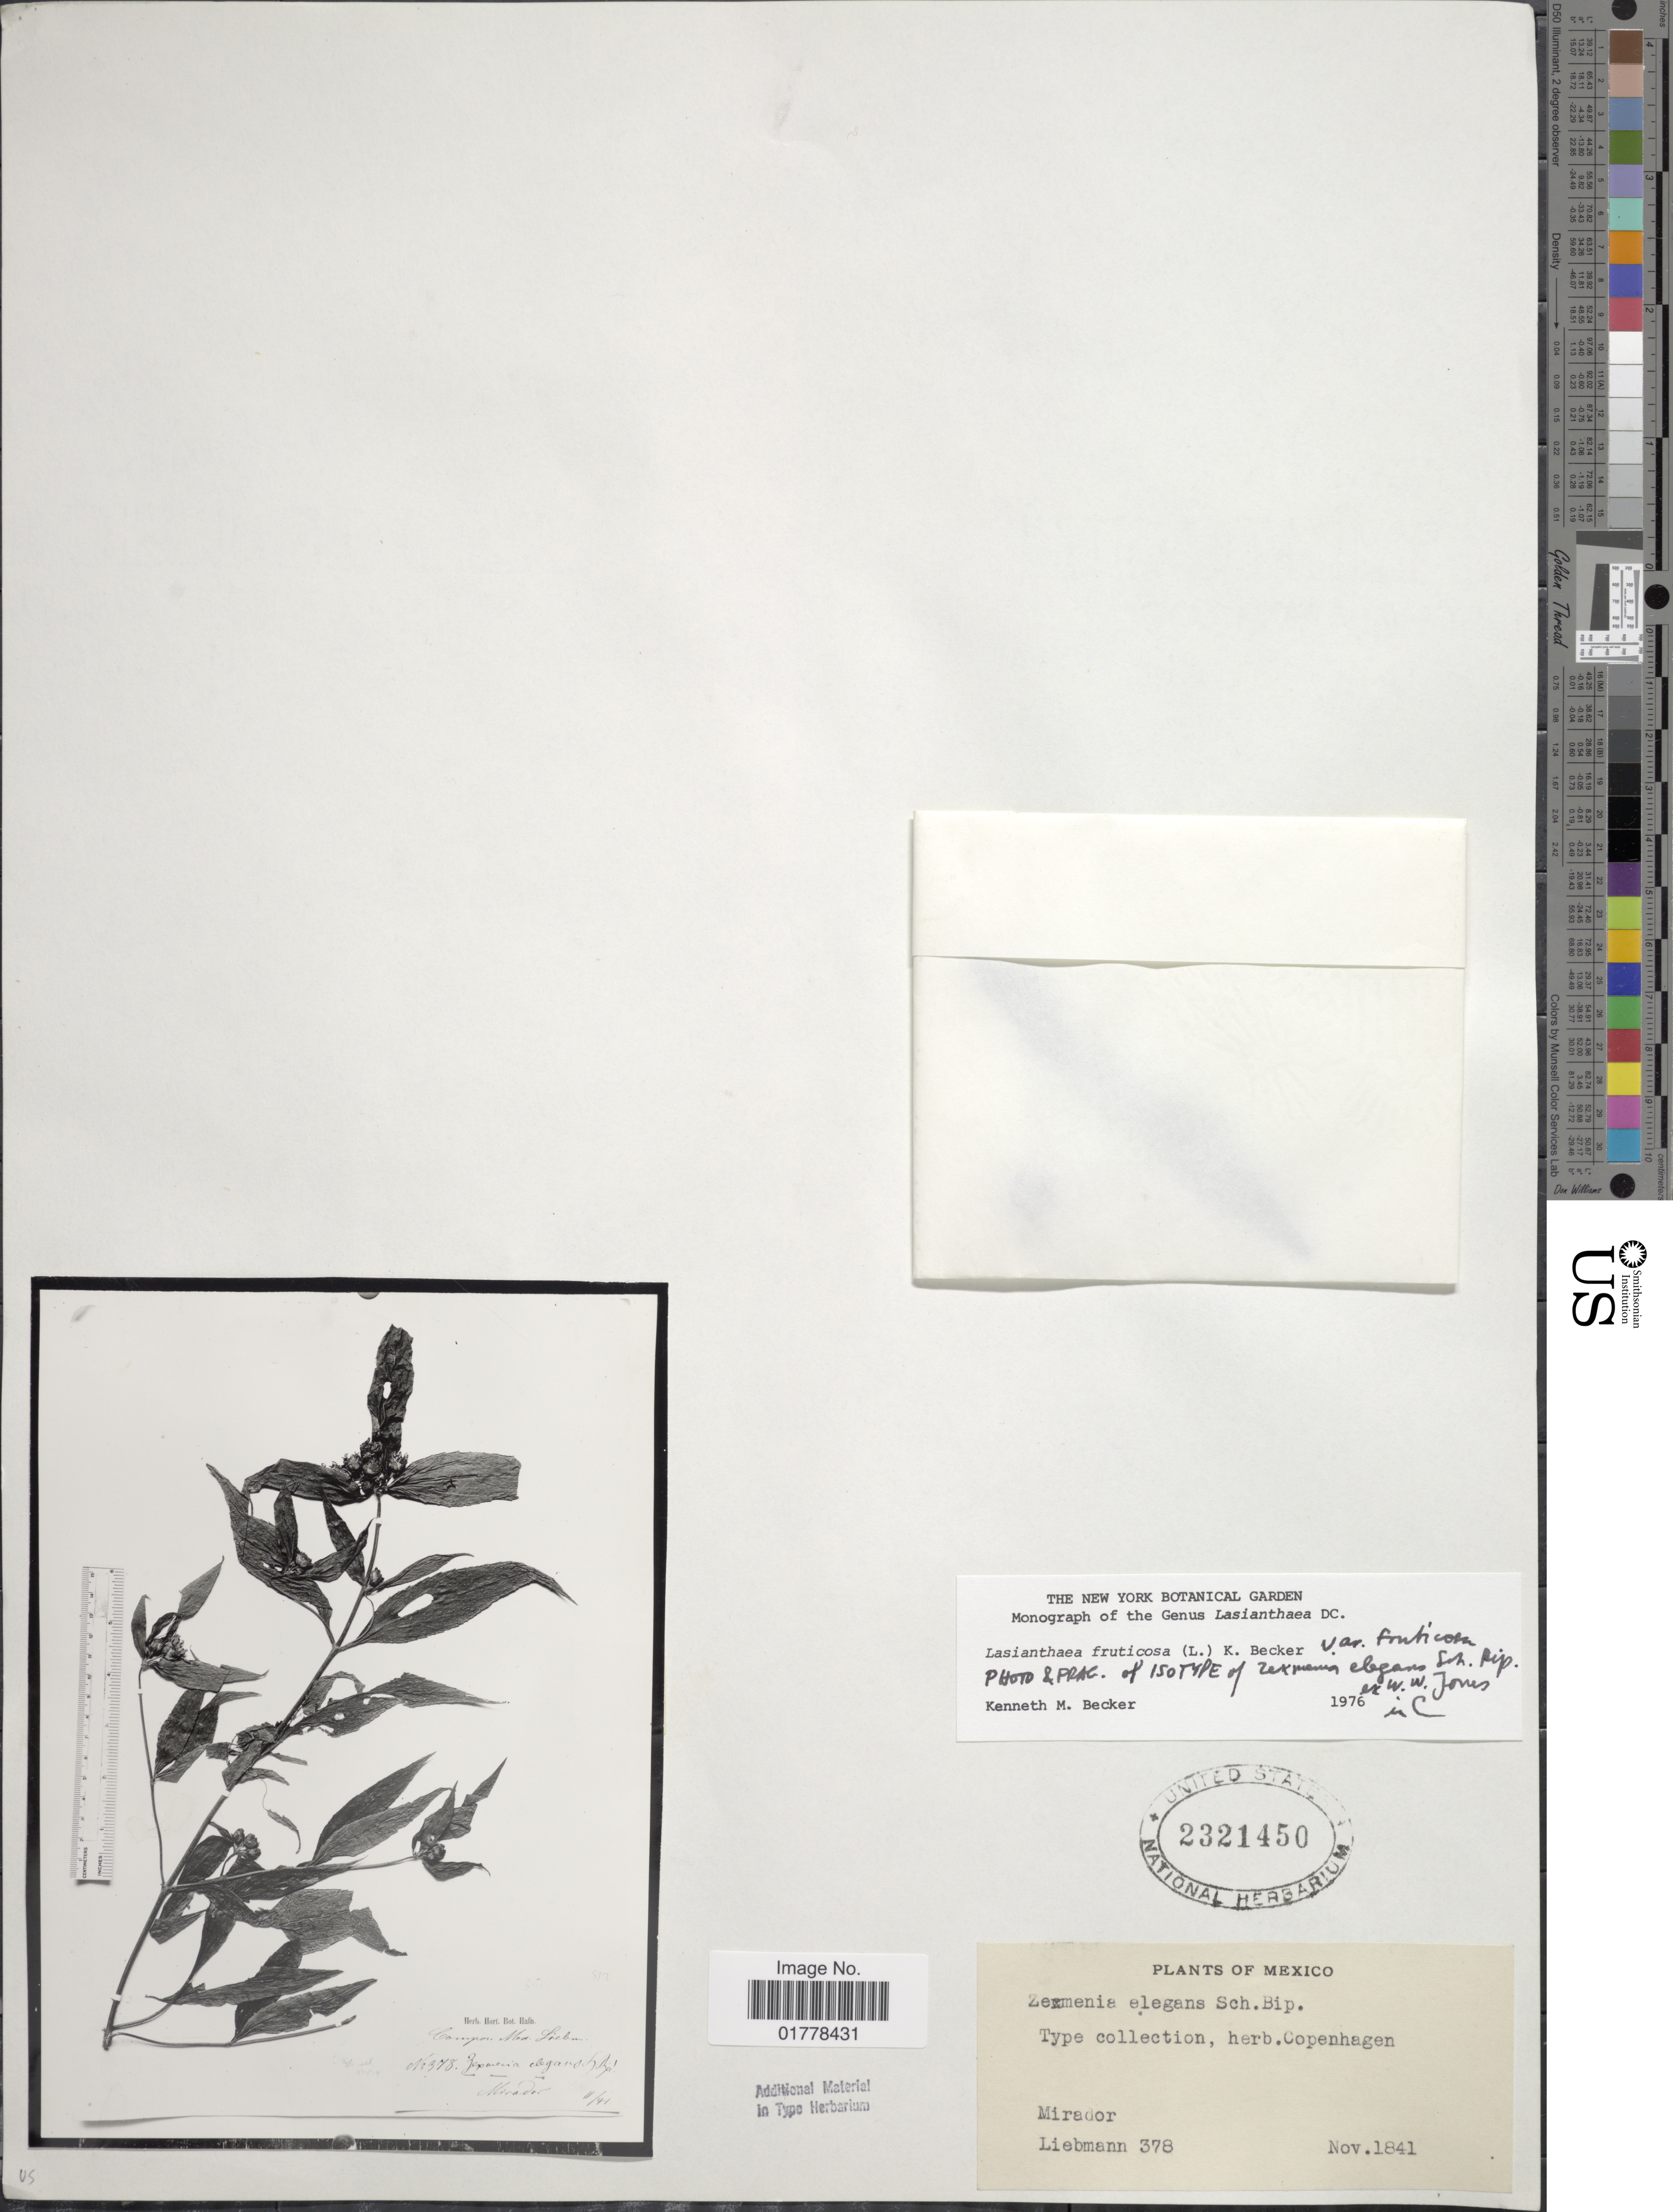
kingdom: Plantae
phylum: Tracheophyta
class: Magnoliopsida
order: Asterales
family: Asteraceae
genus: Lasianthaea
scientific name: Lasianthaea fruticosa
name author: (L.) K.M. Becker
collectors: Liebmann, --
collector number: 378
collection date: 1841-11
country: Mexico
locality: Mirador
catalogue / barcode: US 2321450